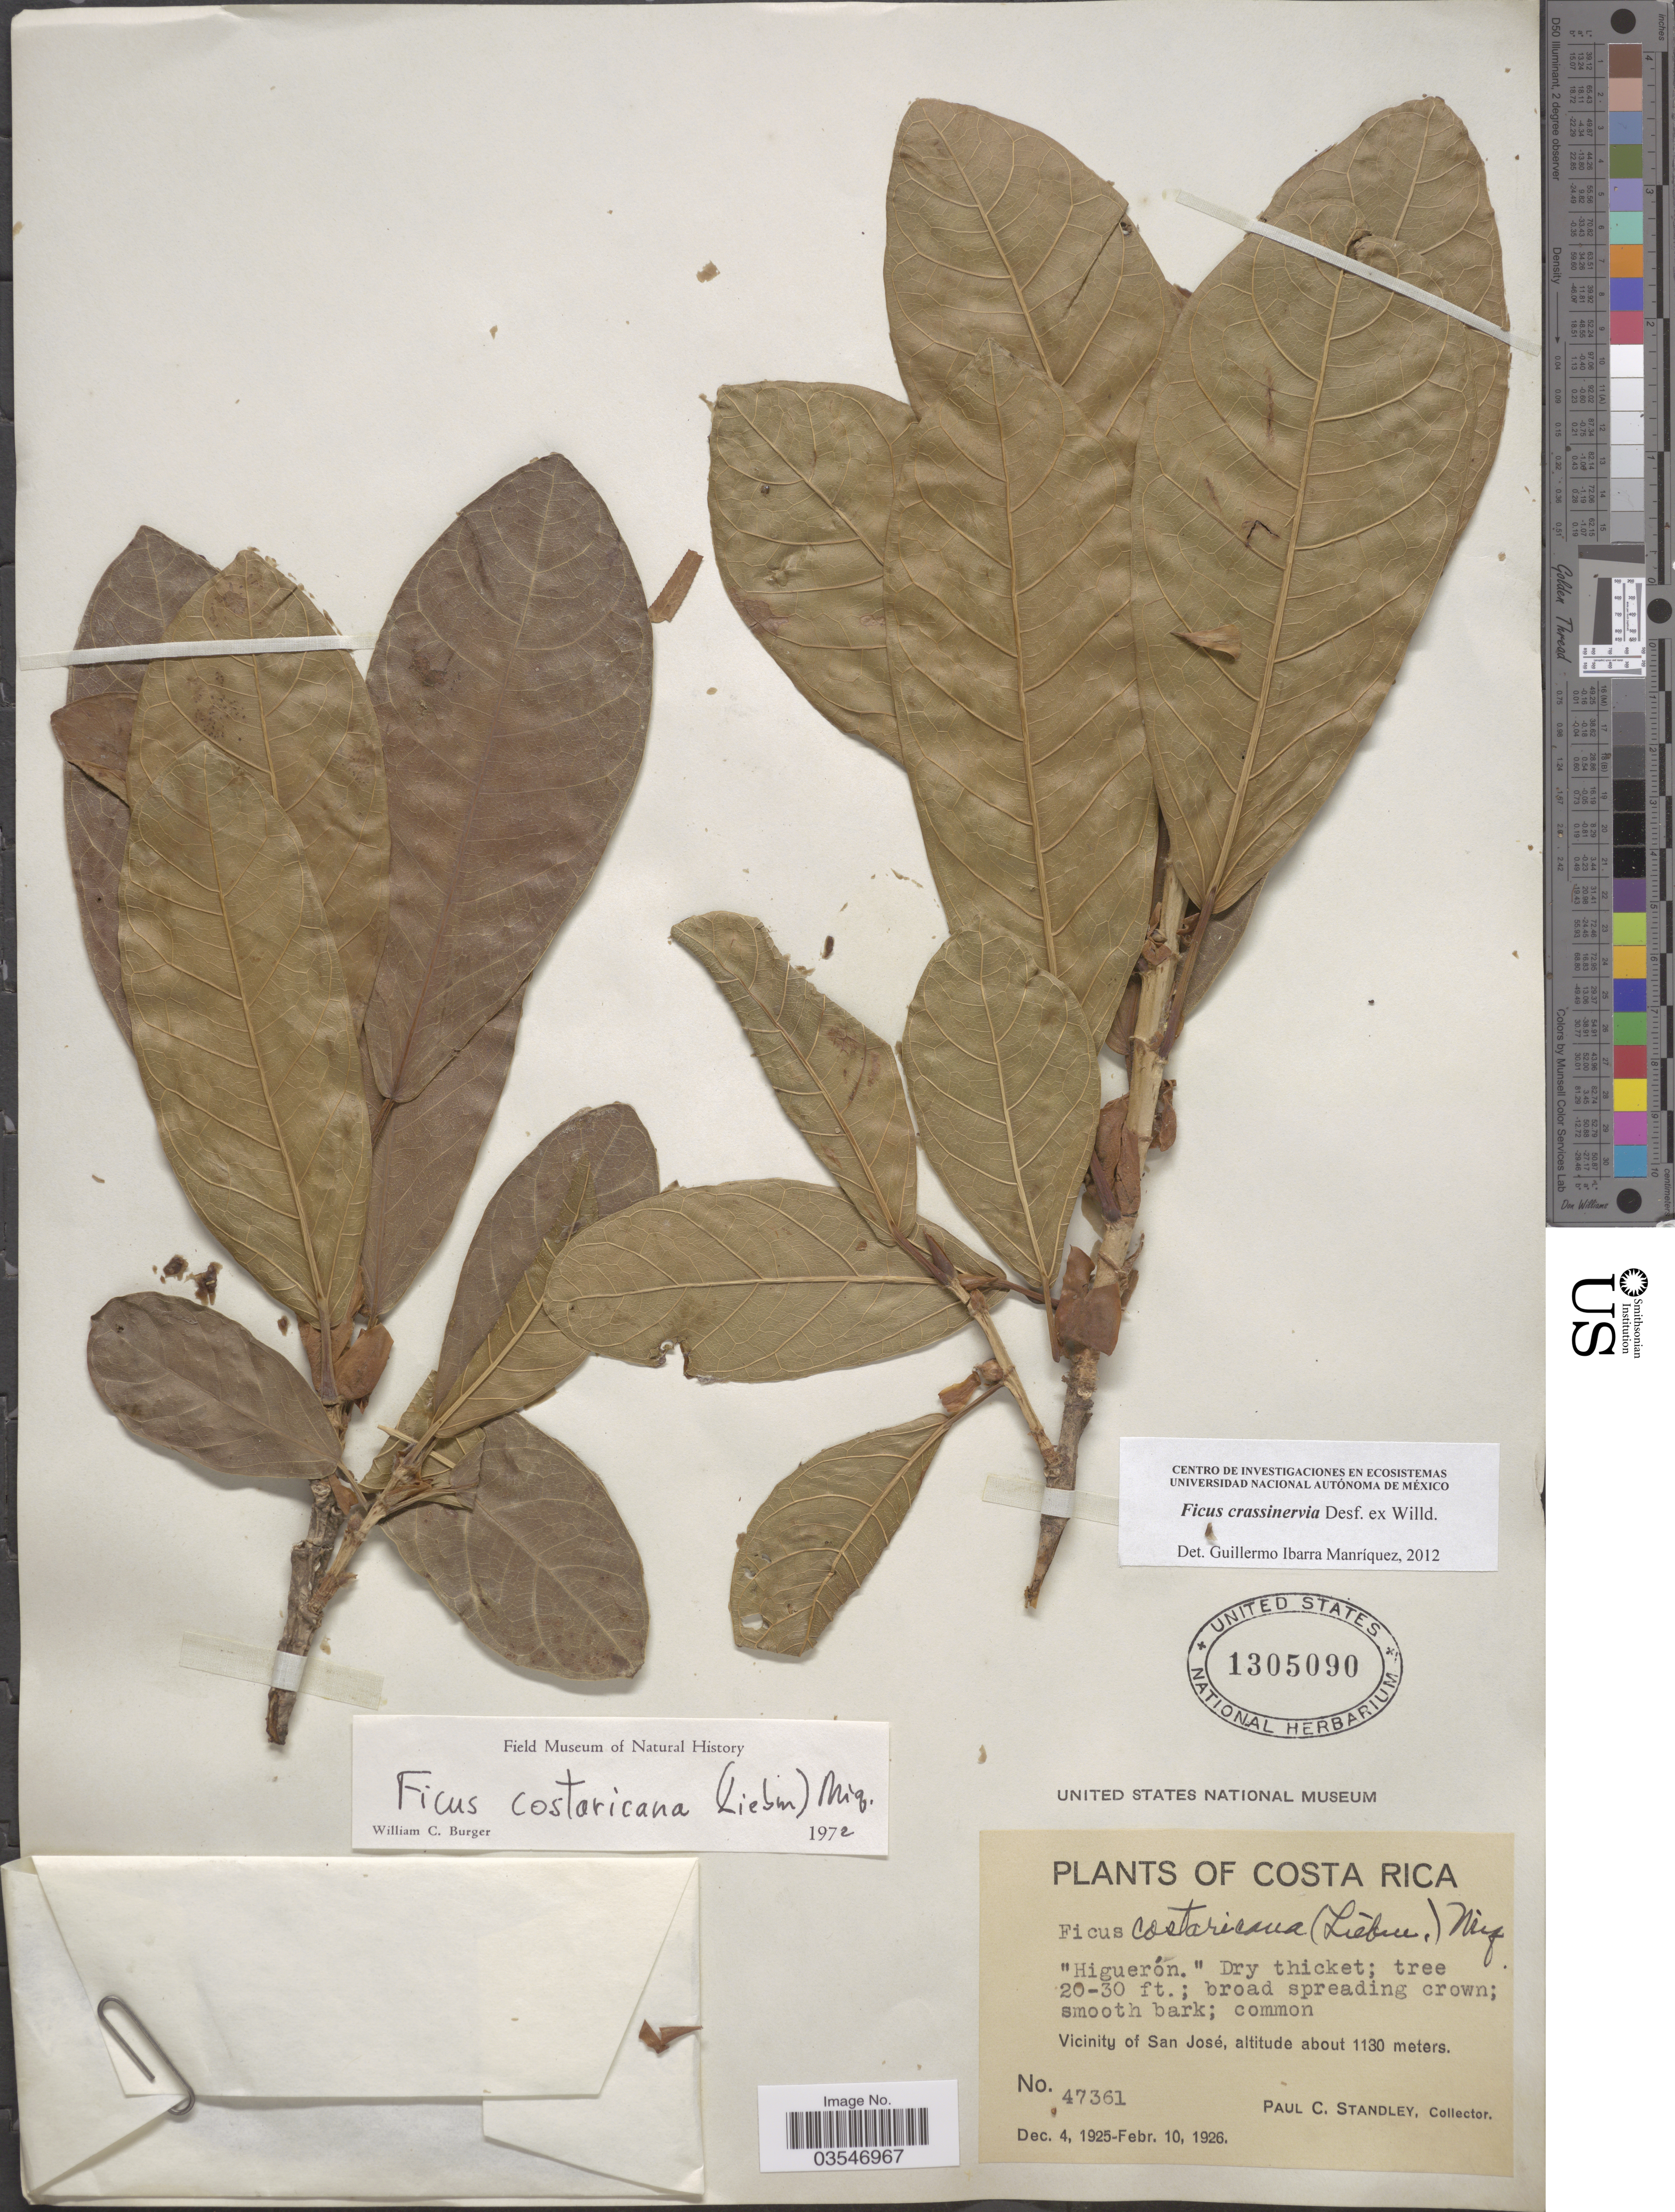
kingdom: Plantae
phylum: Tracheophyta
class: Magnoliopsida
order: Rosales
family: Moraceae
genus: Ficus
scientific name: Ficus crassinervia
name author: Desf. ex Willd.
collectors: P. C. Standley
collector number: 47361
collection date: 1925-12-04/1926-02-10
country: Costa Rica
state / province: San José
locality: Vicinity of San José.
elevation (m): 1130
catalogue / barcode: US 1305090